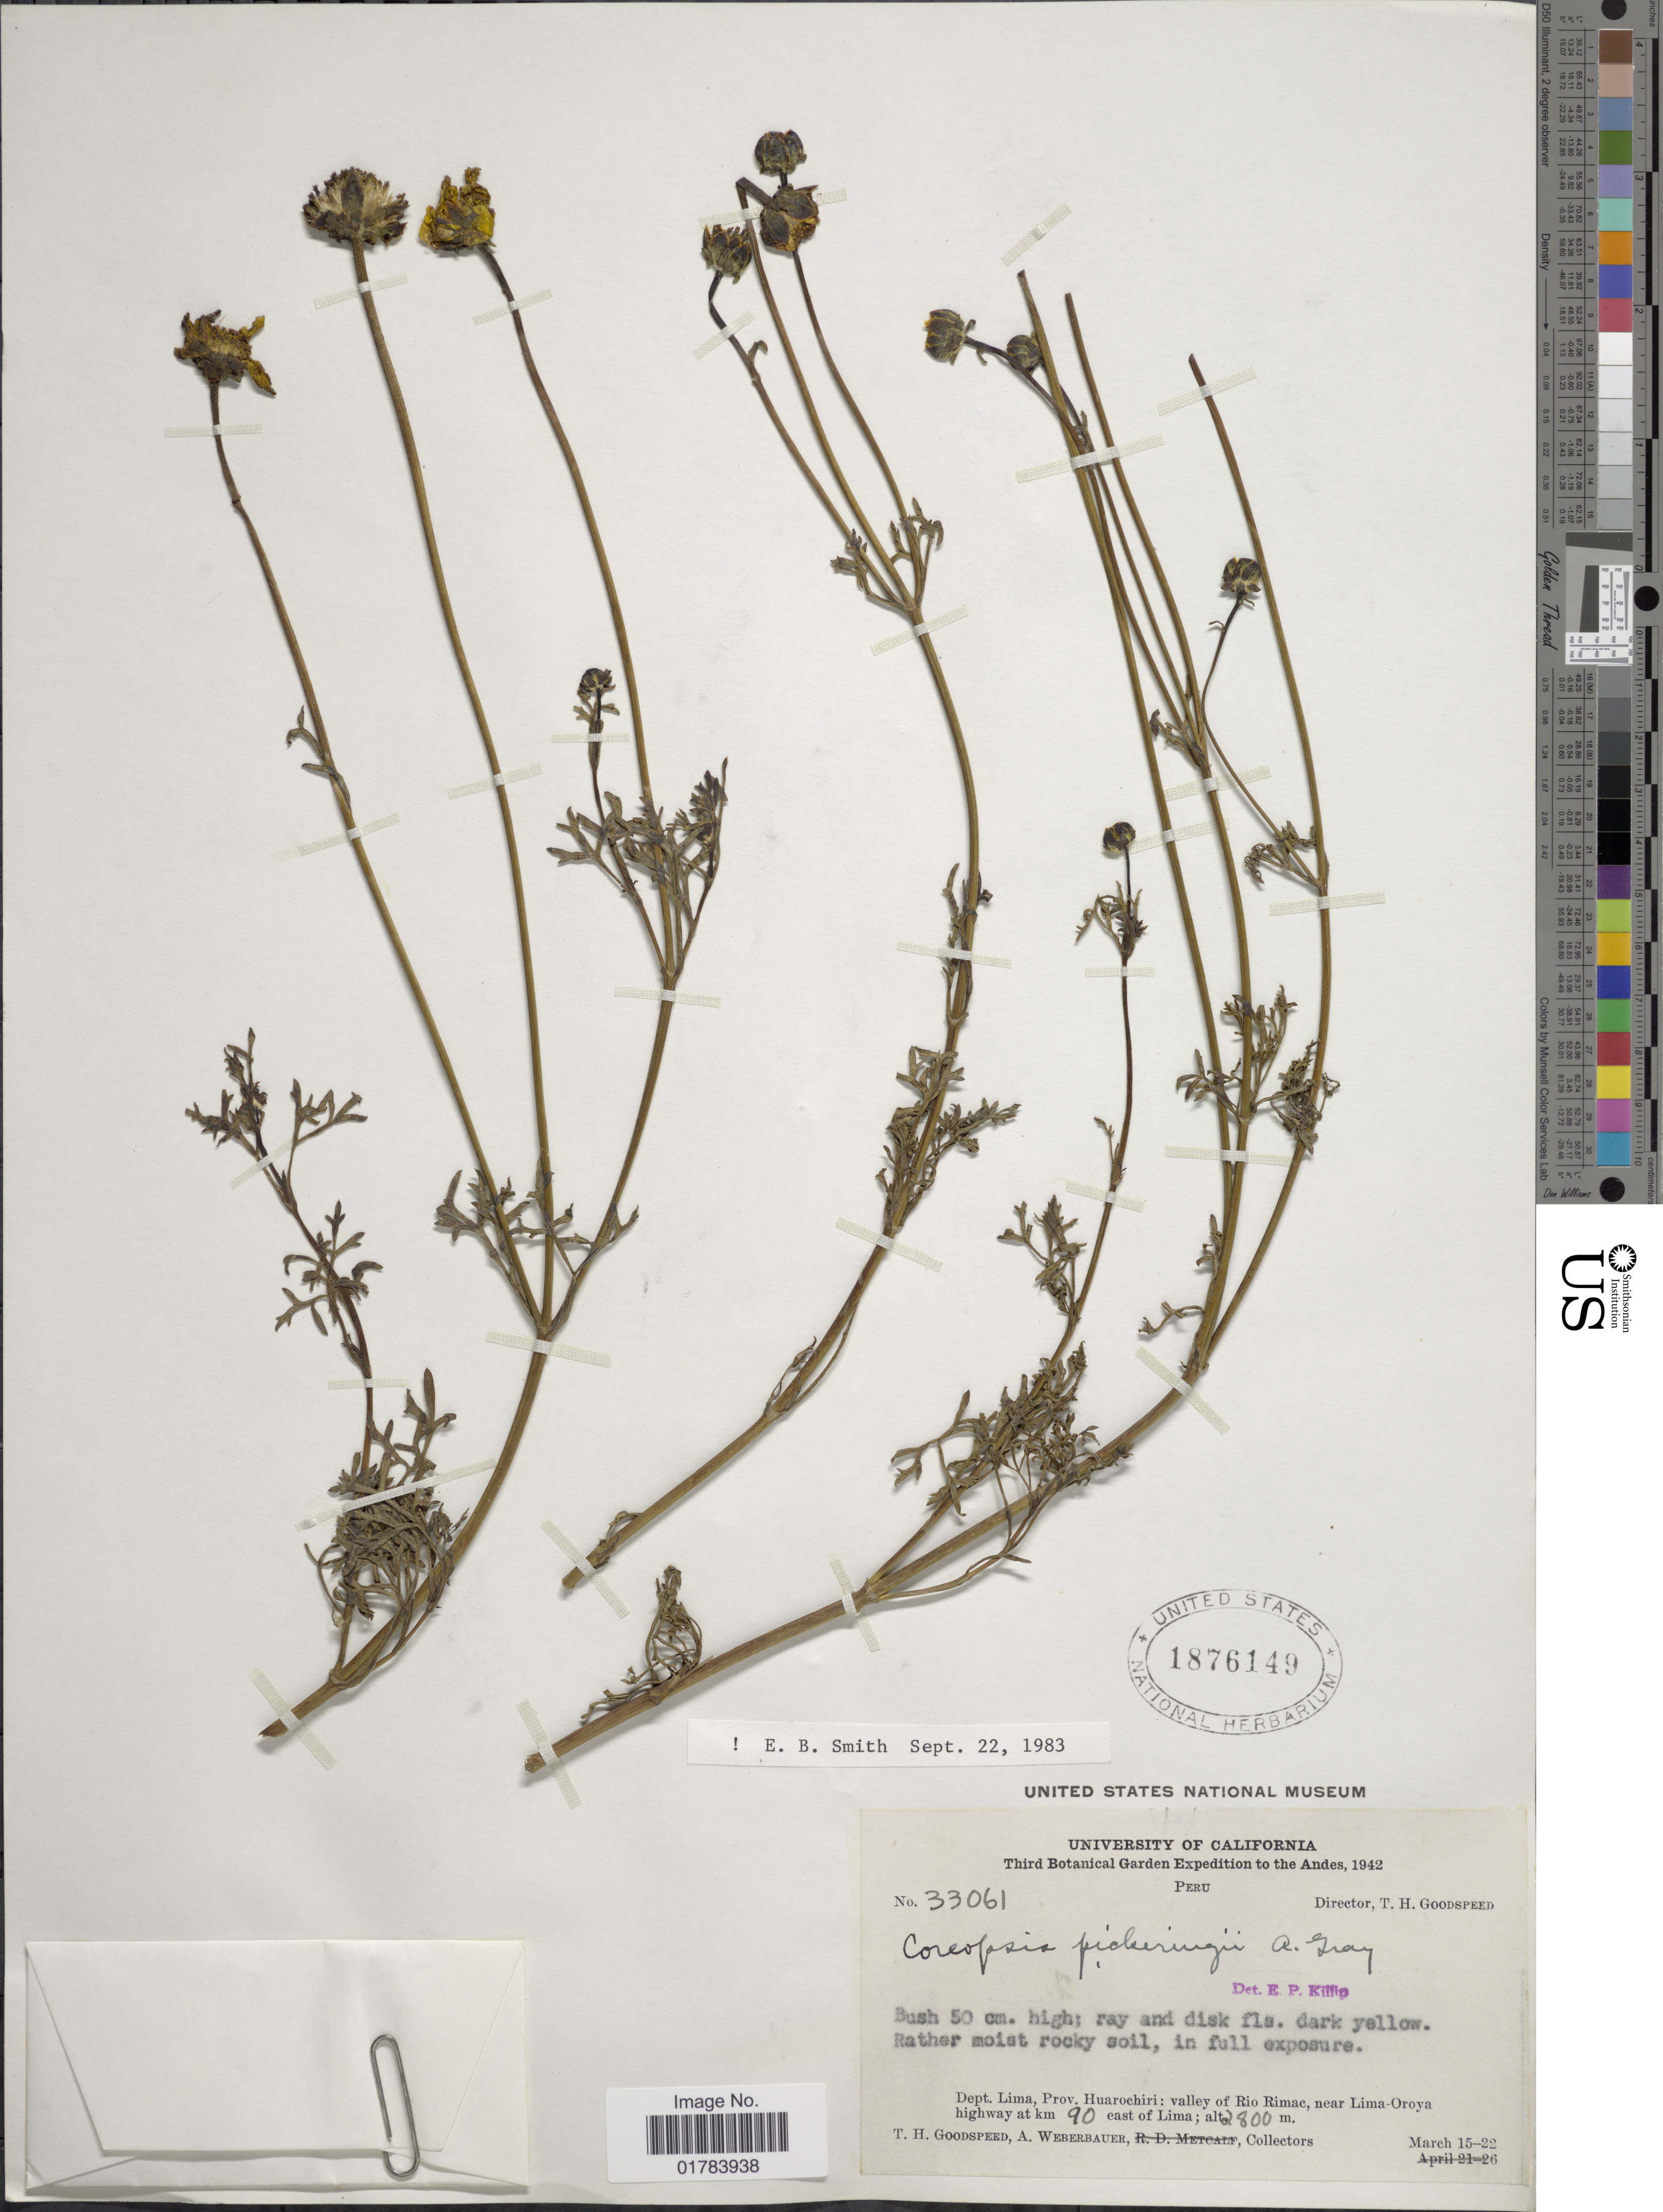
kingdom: Plantae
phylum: Tracheophyta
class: Magnoliopsida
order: Asterales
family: Asteraceae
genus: Coreopsis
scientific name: Coreopsis pickeringii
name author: A. Gray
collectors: T. Goodspeed & A. Weberbauer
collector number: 33061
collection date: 1942-03-15/1942-03-22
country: Peru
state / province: Lima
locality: The Andes, Prov. Huarochiri: valley of Rio Rimae, near Lima-Oroya highway at km 90 east of Lima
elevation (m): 2800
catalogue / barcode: US 1876149